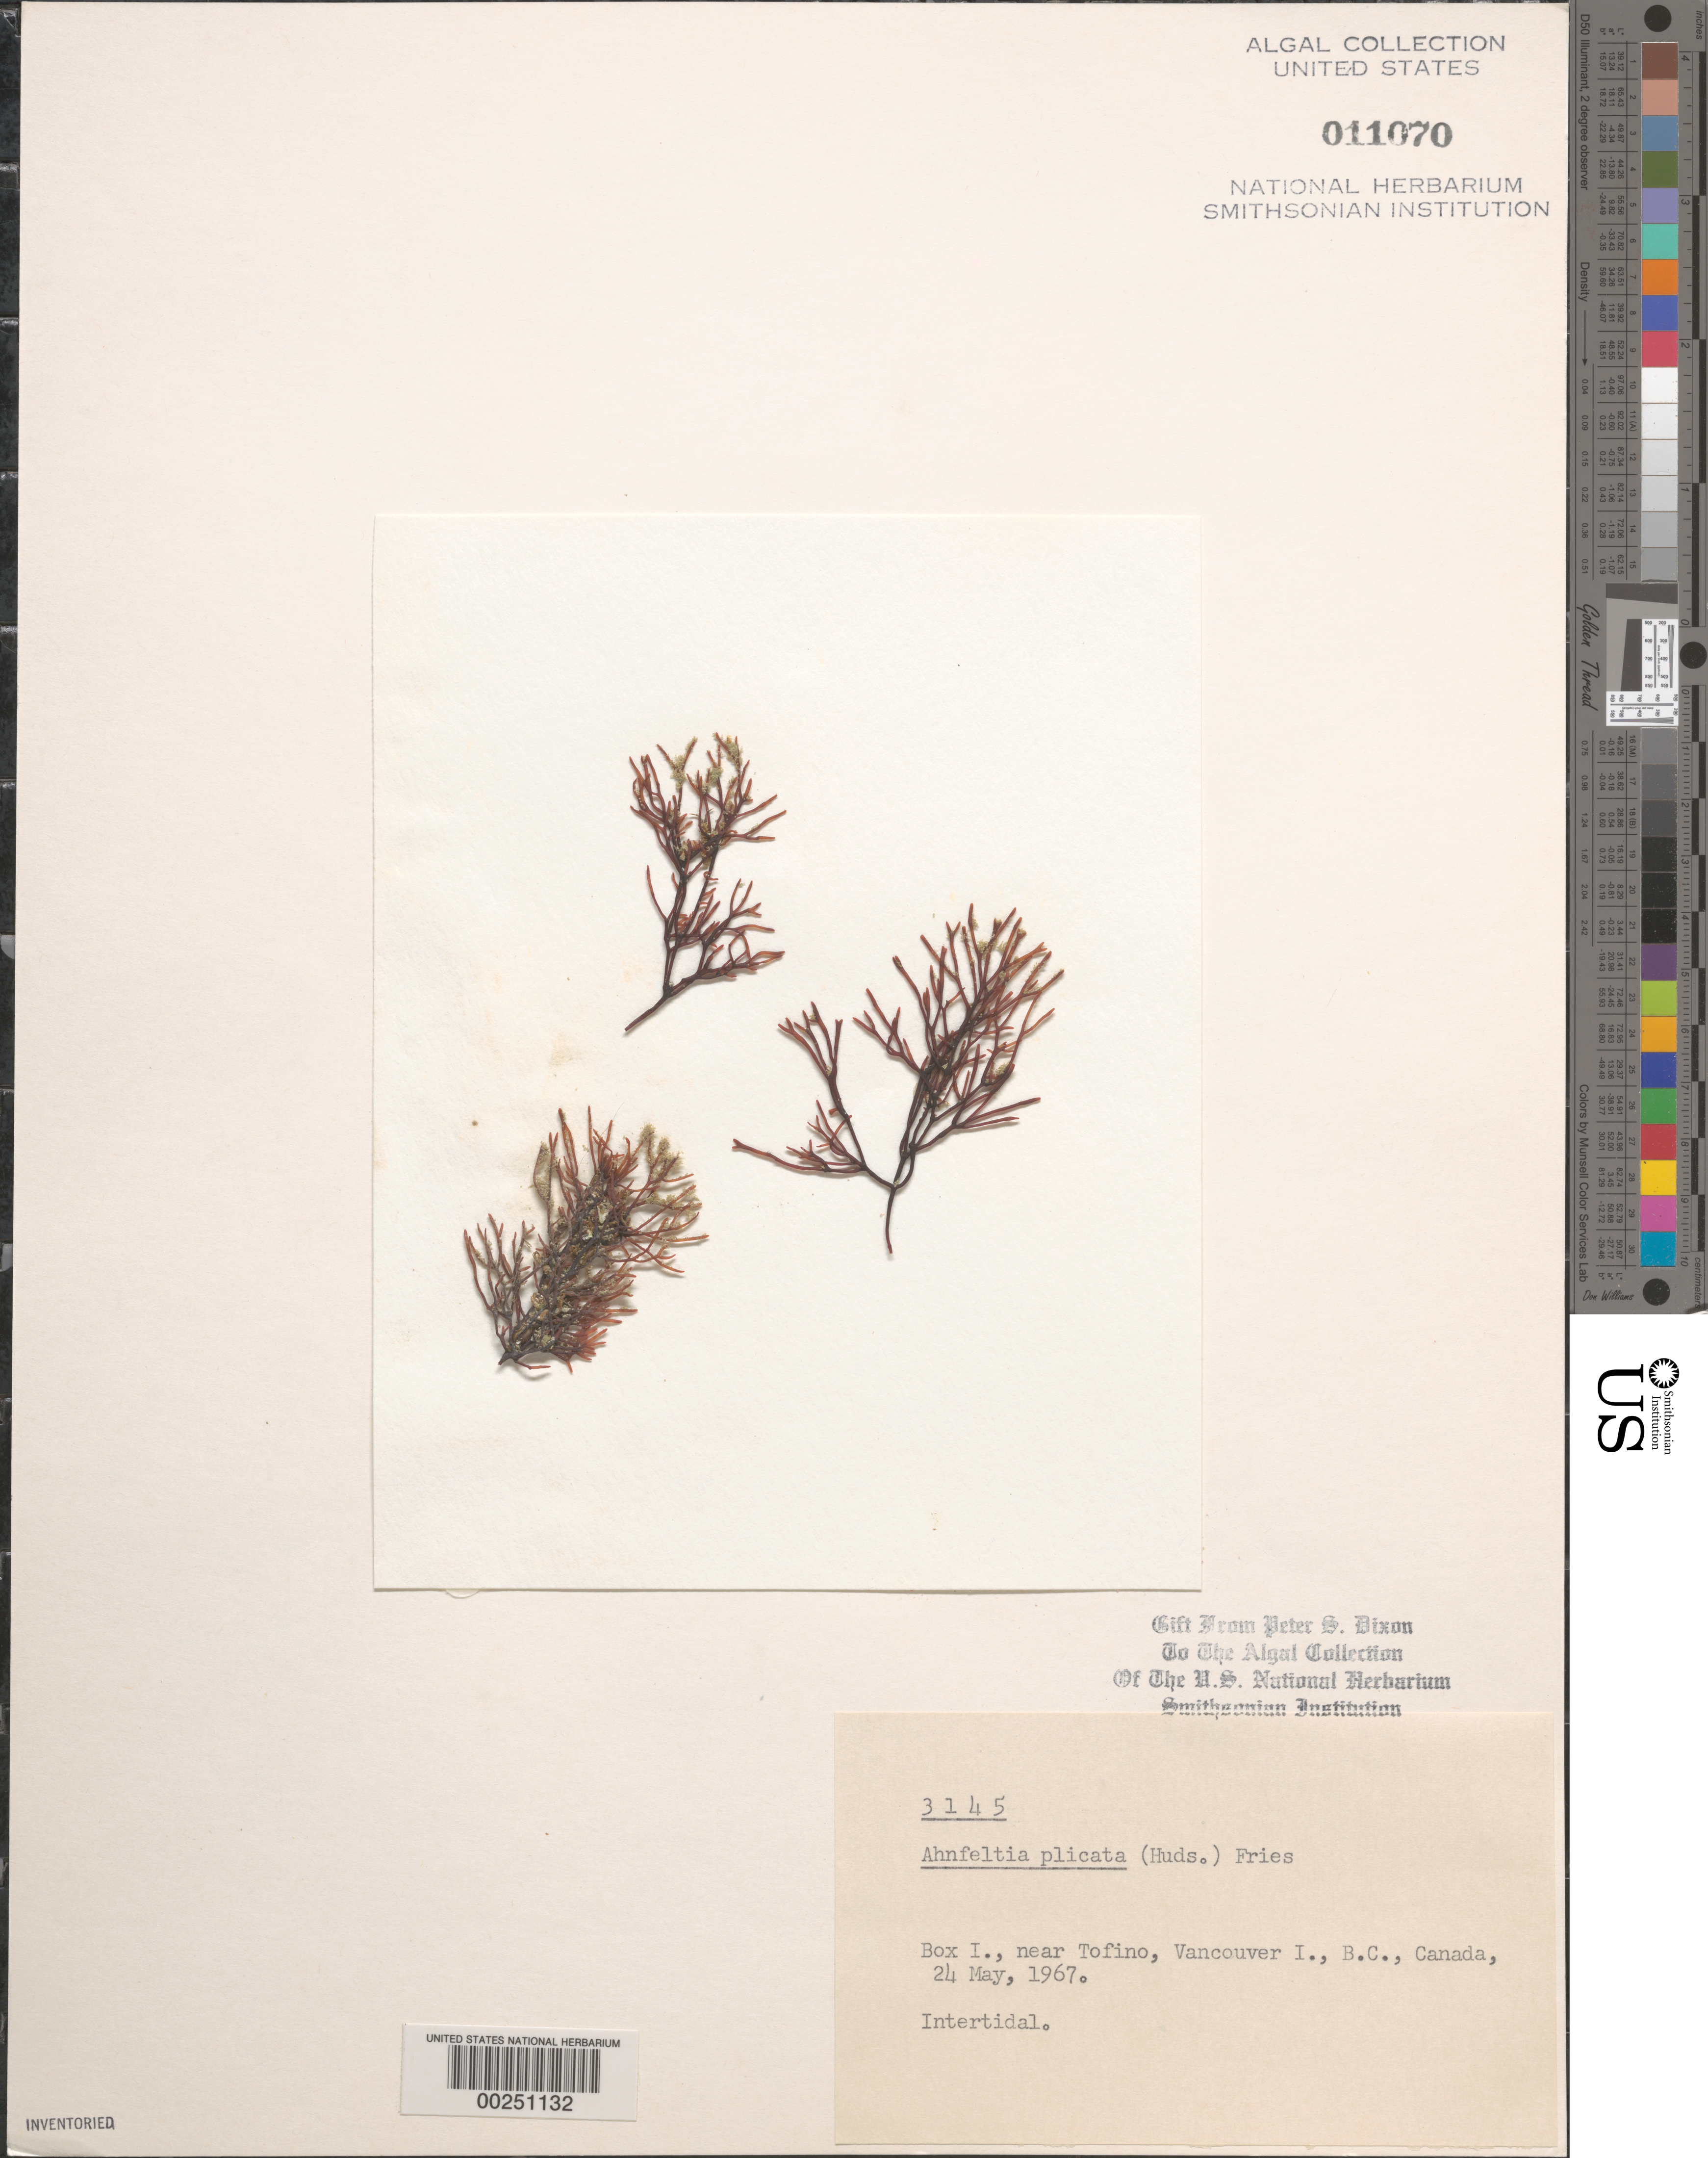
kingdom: Plantae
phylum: Rhodophyta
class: Florideophyceae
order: Ahnfeltiales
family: Ahnfeltiaceae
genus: Ahnfeltia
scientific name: Ahnfeltia plicata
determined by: Dixon, P. S.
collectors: P. S. Dixon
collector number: PSD 3145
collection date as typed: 24 May 1967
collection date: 1967-05-24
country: Canada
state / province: British Columbia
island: Box Island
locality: Near Tofino, Vancouver Island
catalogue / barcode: US 11070